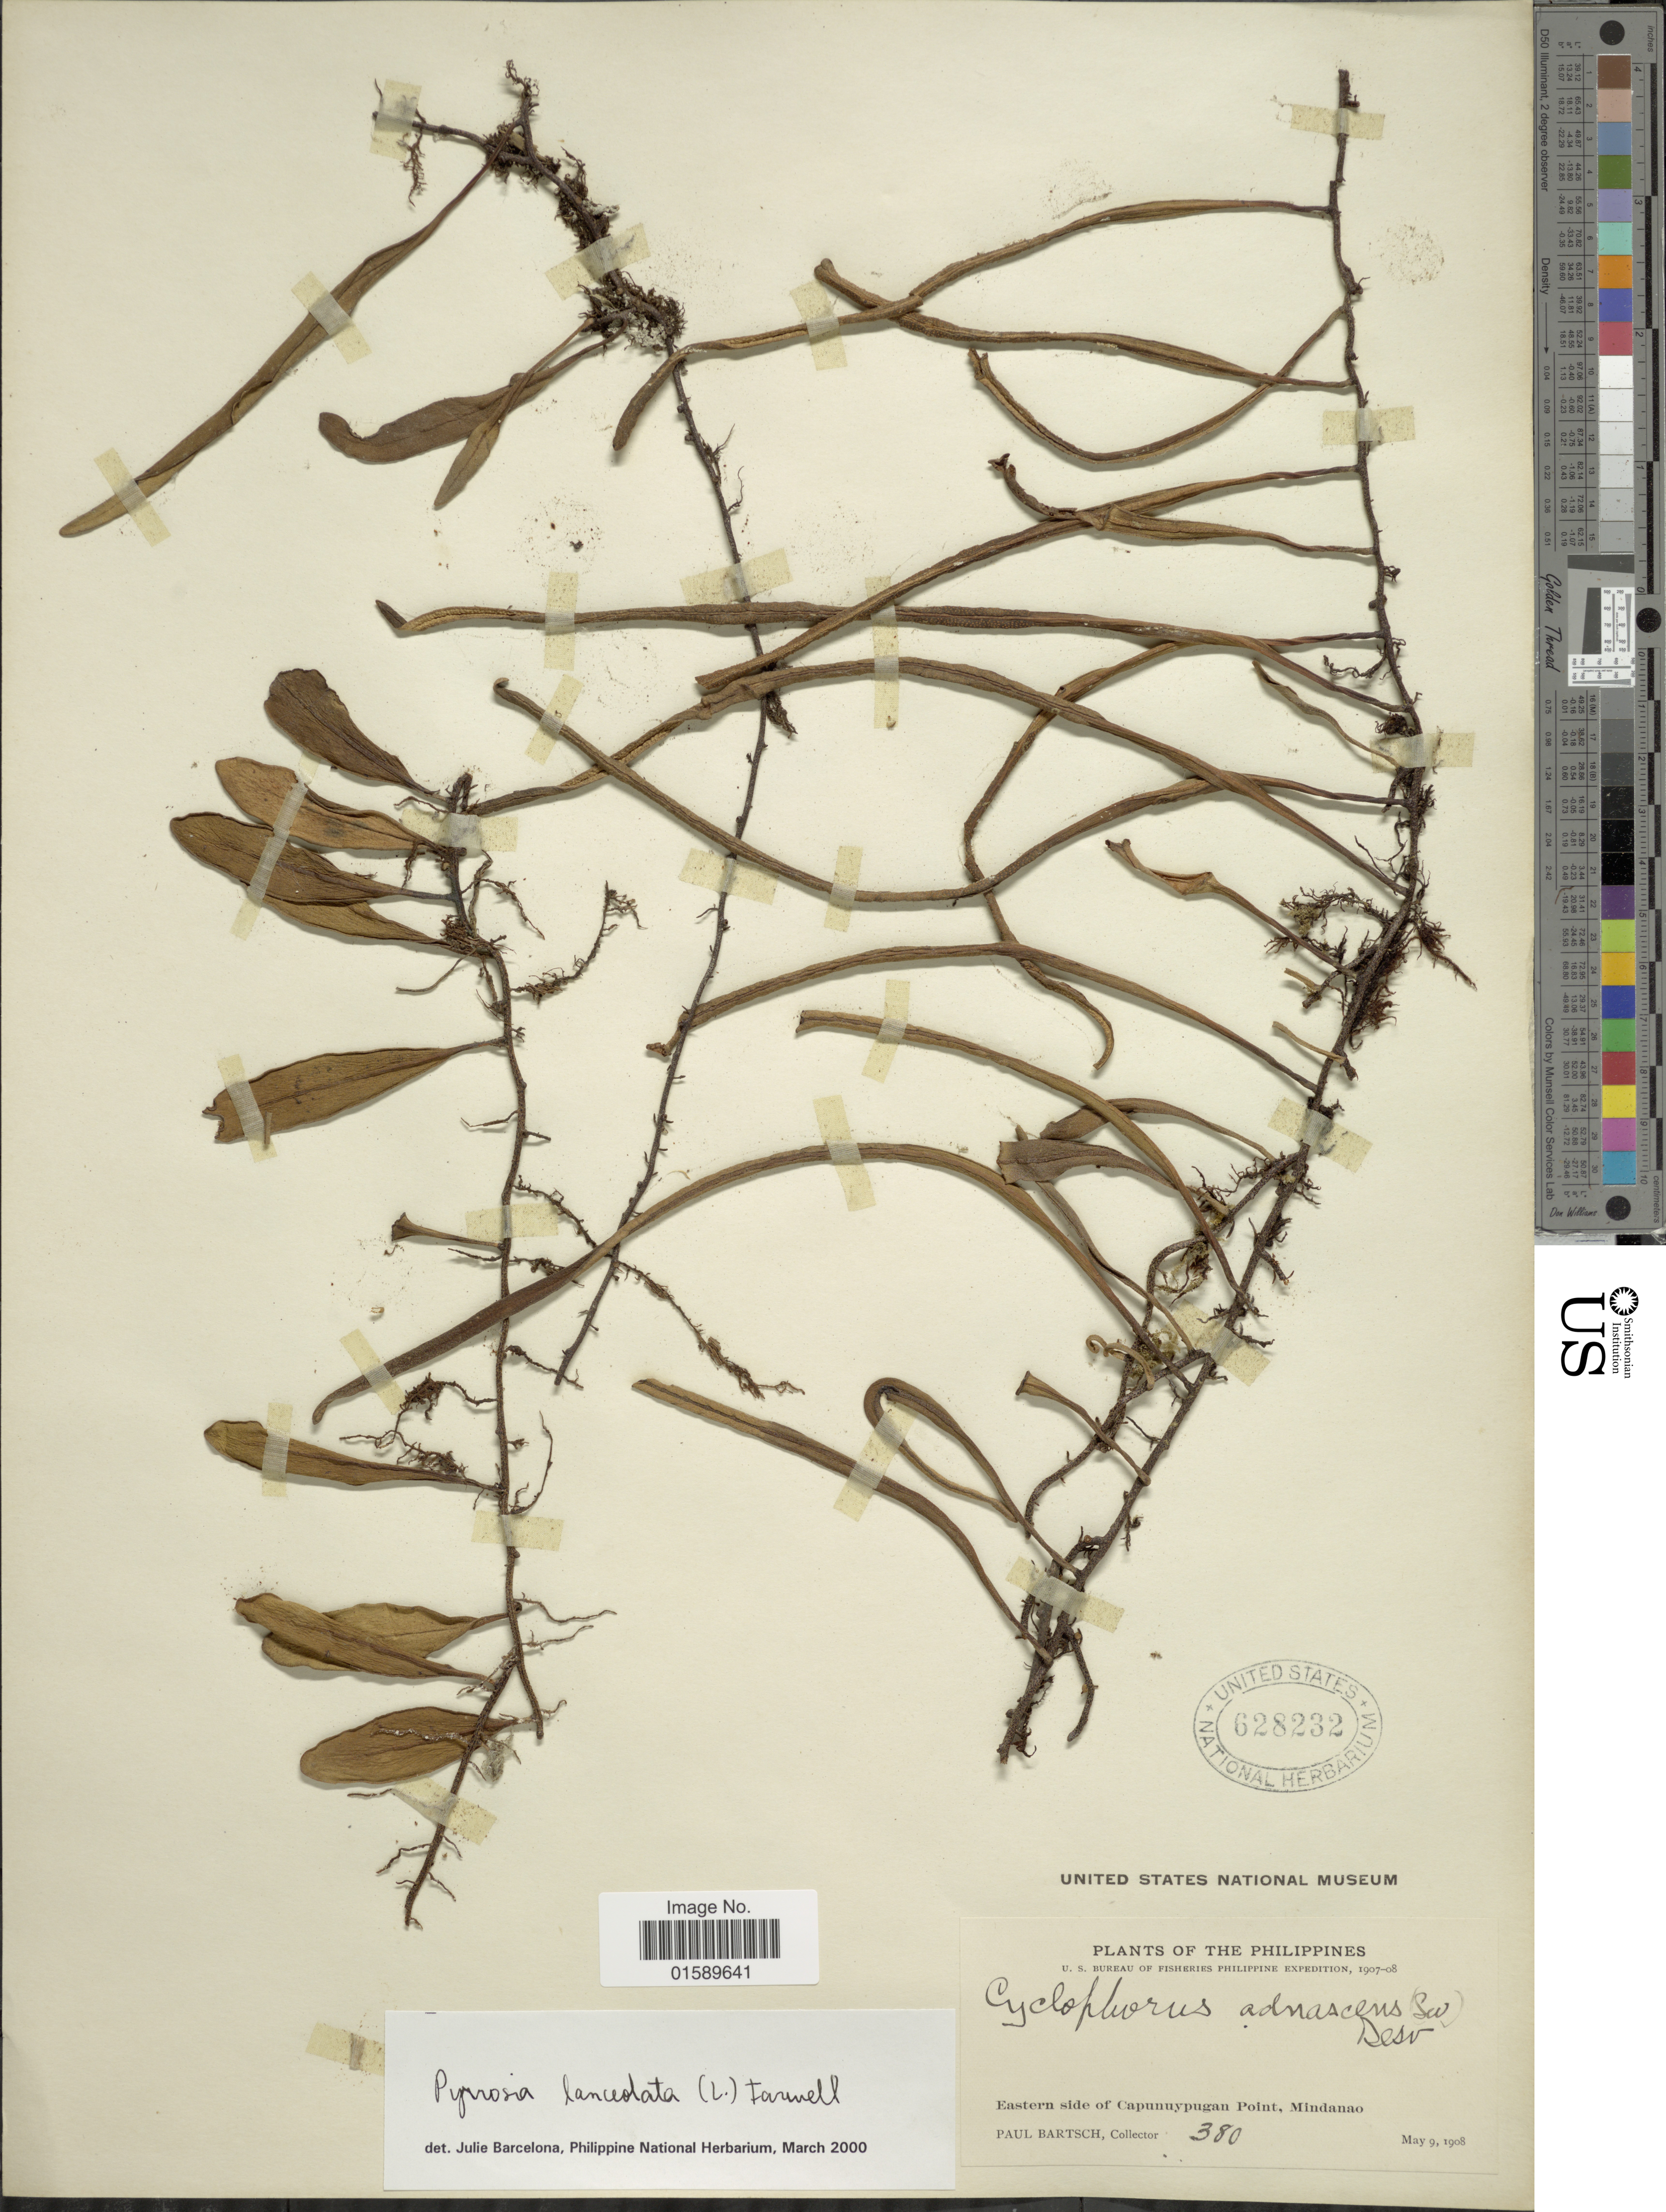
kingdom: Plantae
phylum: Tracheophyta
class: Polypodiopsida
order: Polypodiales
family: Polypodiaceae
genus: Pyrrosia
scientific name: Pyrrosia lanceolata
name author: (L.) Farw.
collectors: P. Bartsch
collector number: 380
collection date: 1908-05-09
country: Philippines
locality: Eastern side of Capunuypugan Point, Mindanao.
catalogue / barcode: US 628232